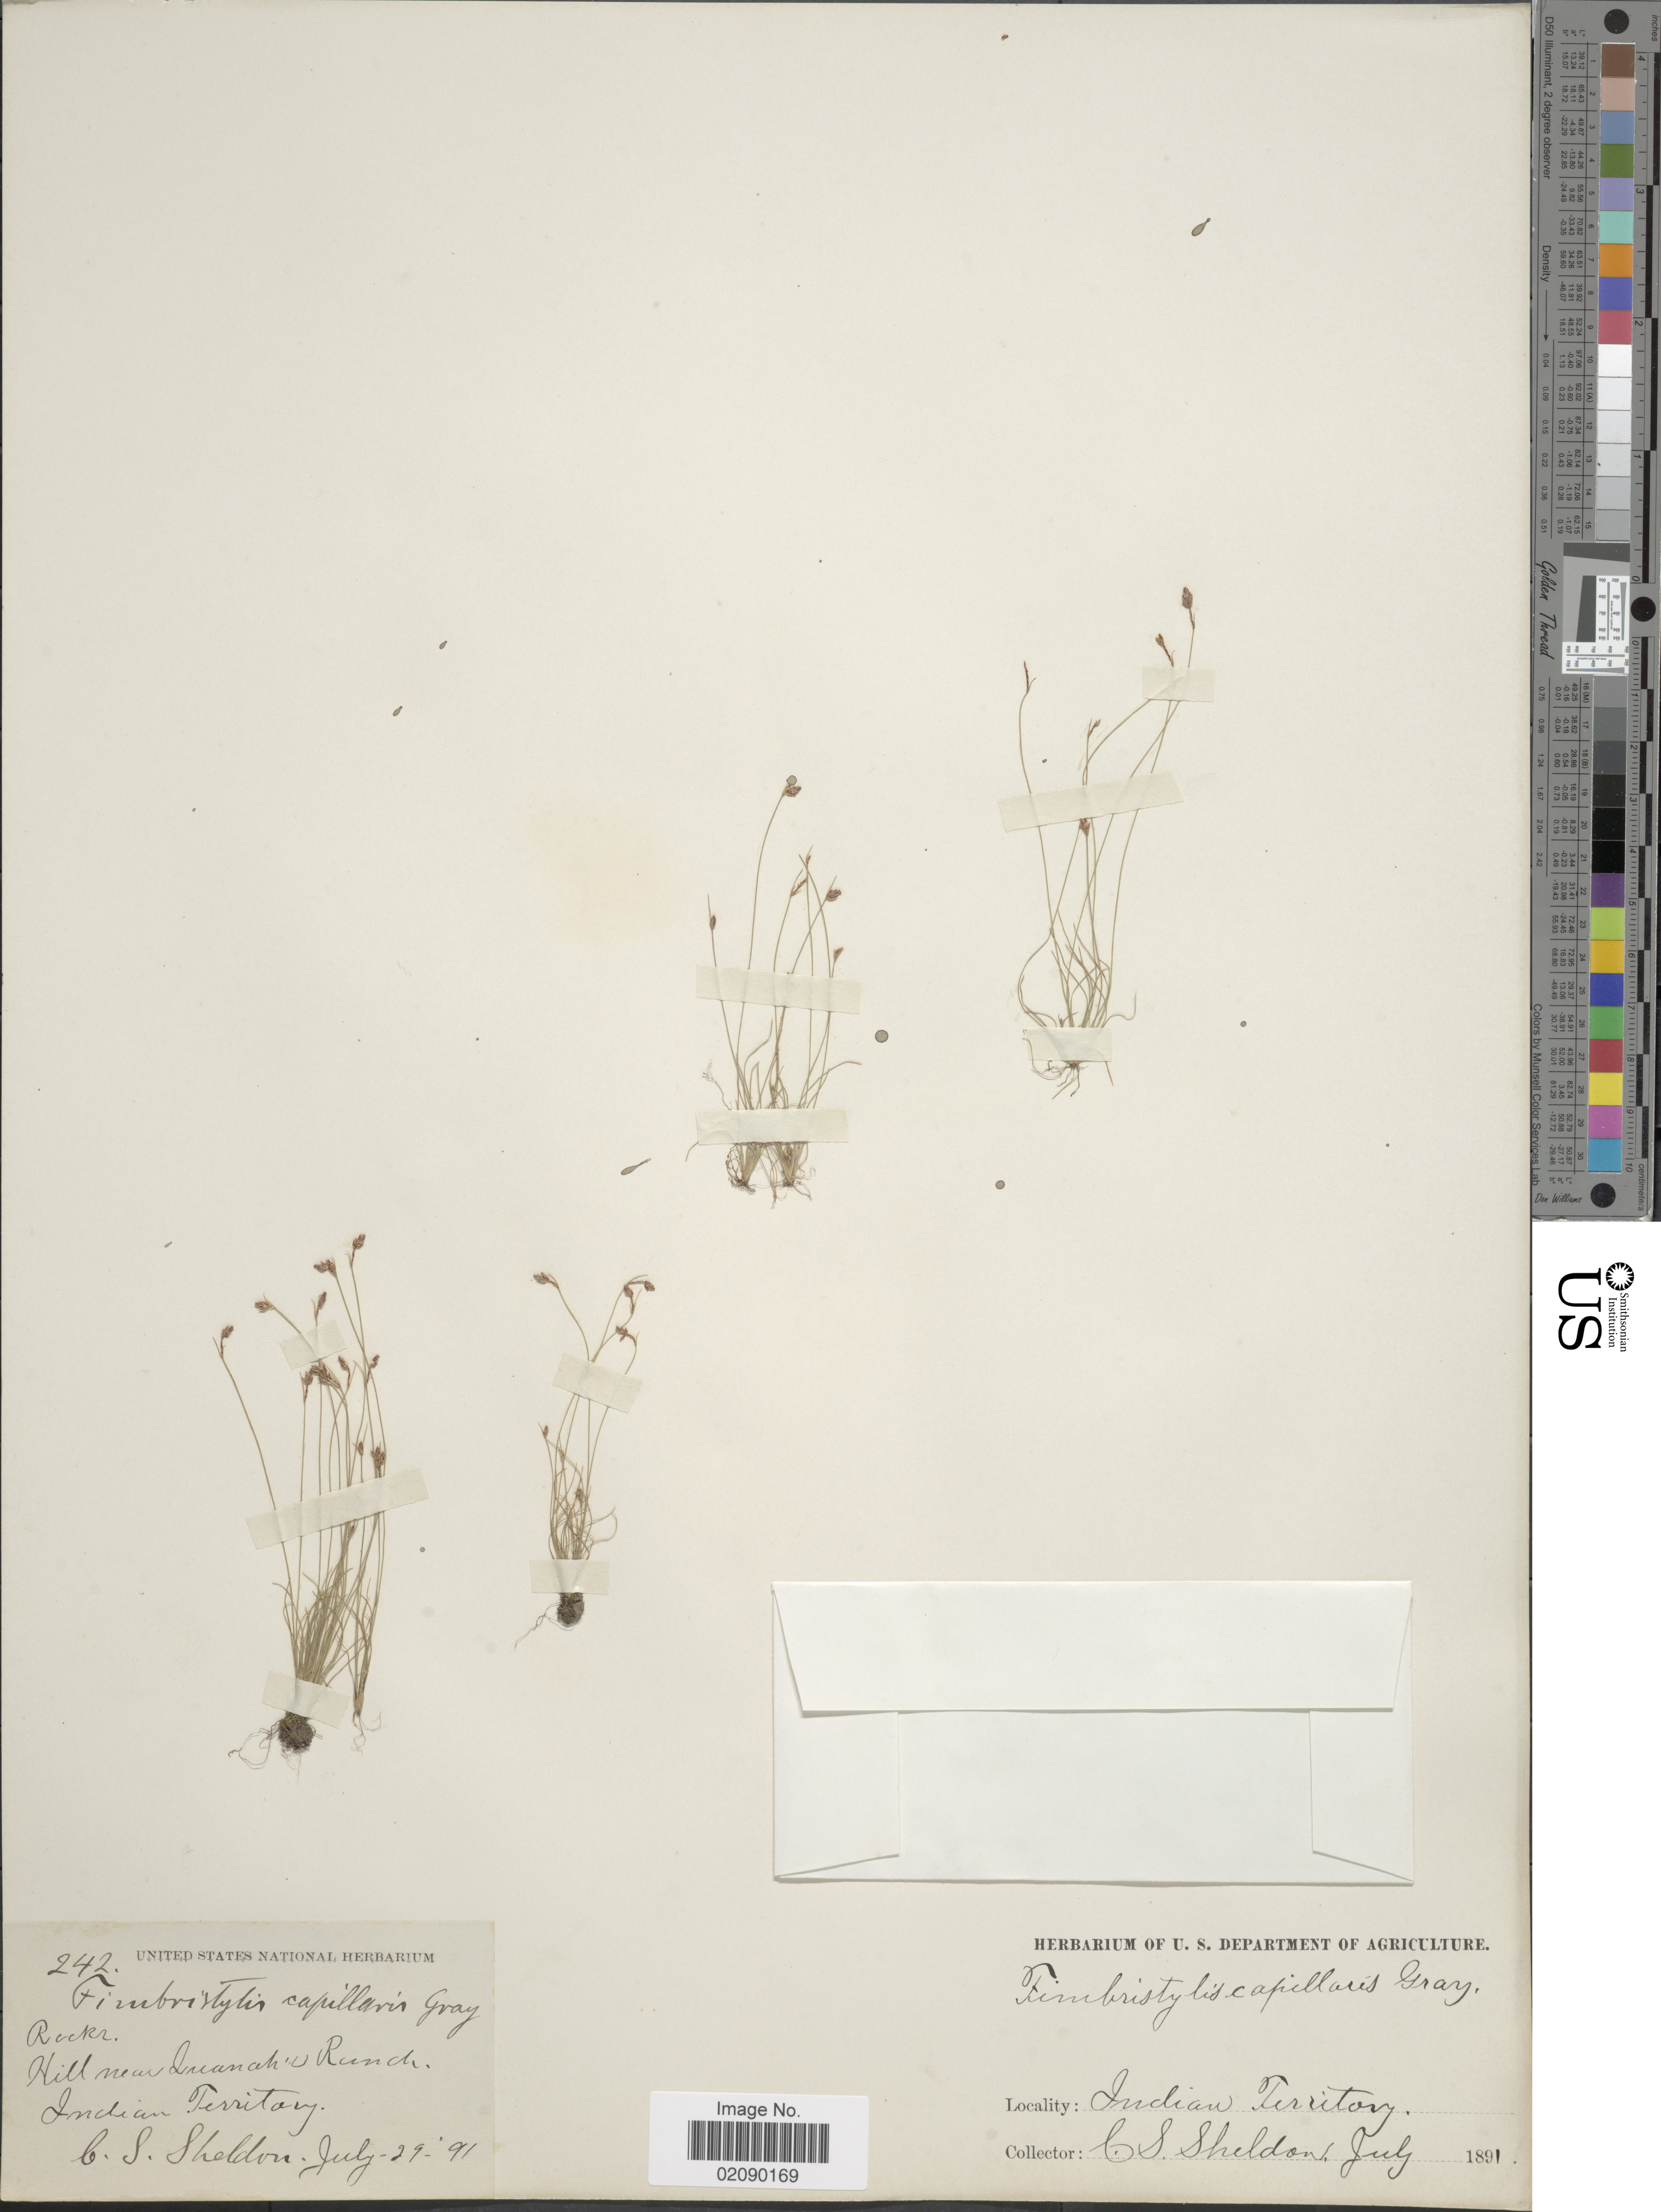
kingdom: Plantae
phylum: Tracheophyta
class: Liliopsida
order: Poales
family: Cyperaceae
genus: Bulbostylis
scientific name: Bulbostylis capillaris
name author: (L.) Kunth ex C.B. Clarke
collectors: C. S. Sheldon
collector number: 242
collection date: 1891-07-29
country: United States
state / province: Oklahoma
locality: Rocks, Hill near Zuanch's Ranch, Indian Territory